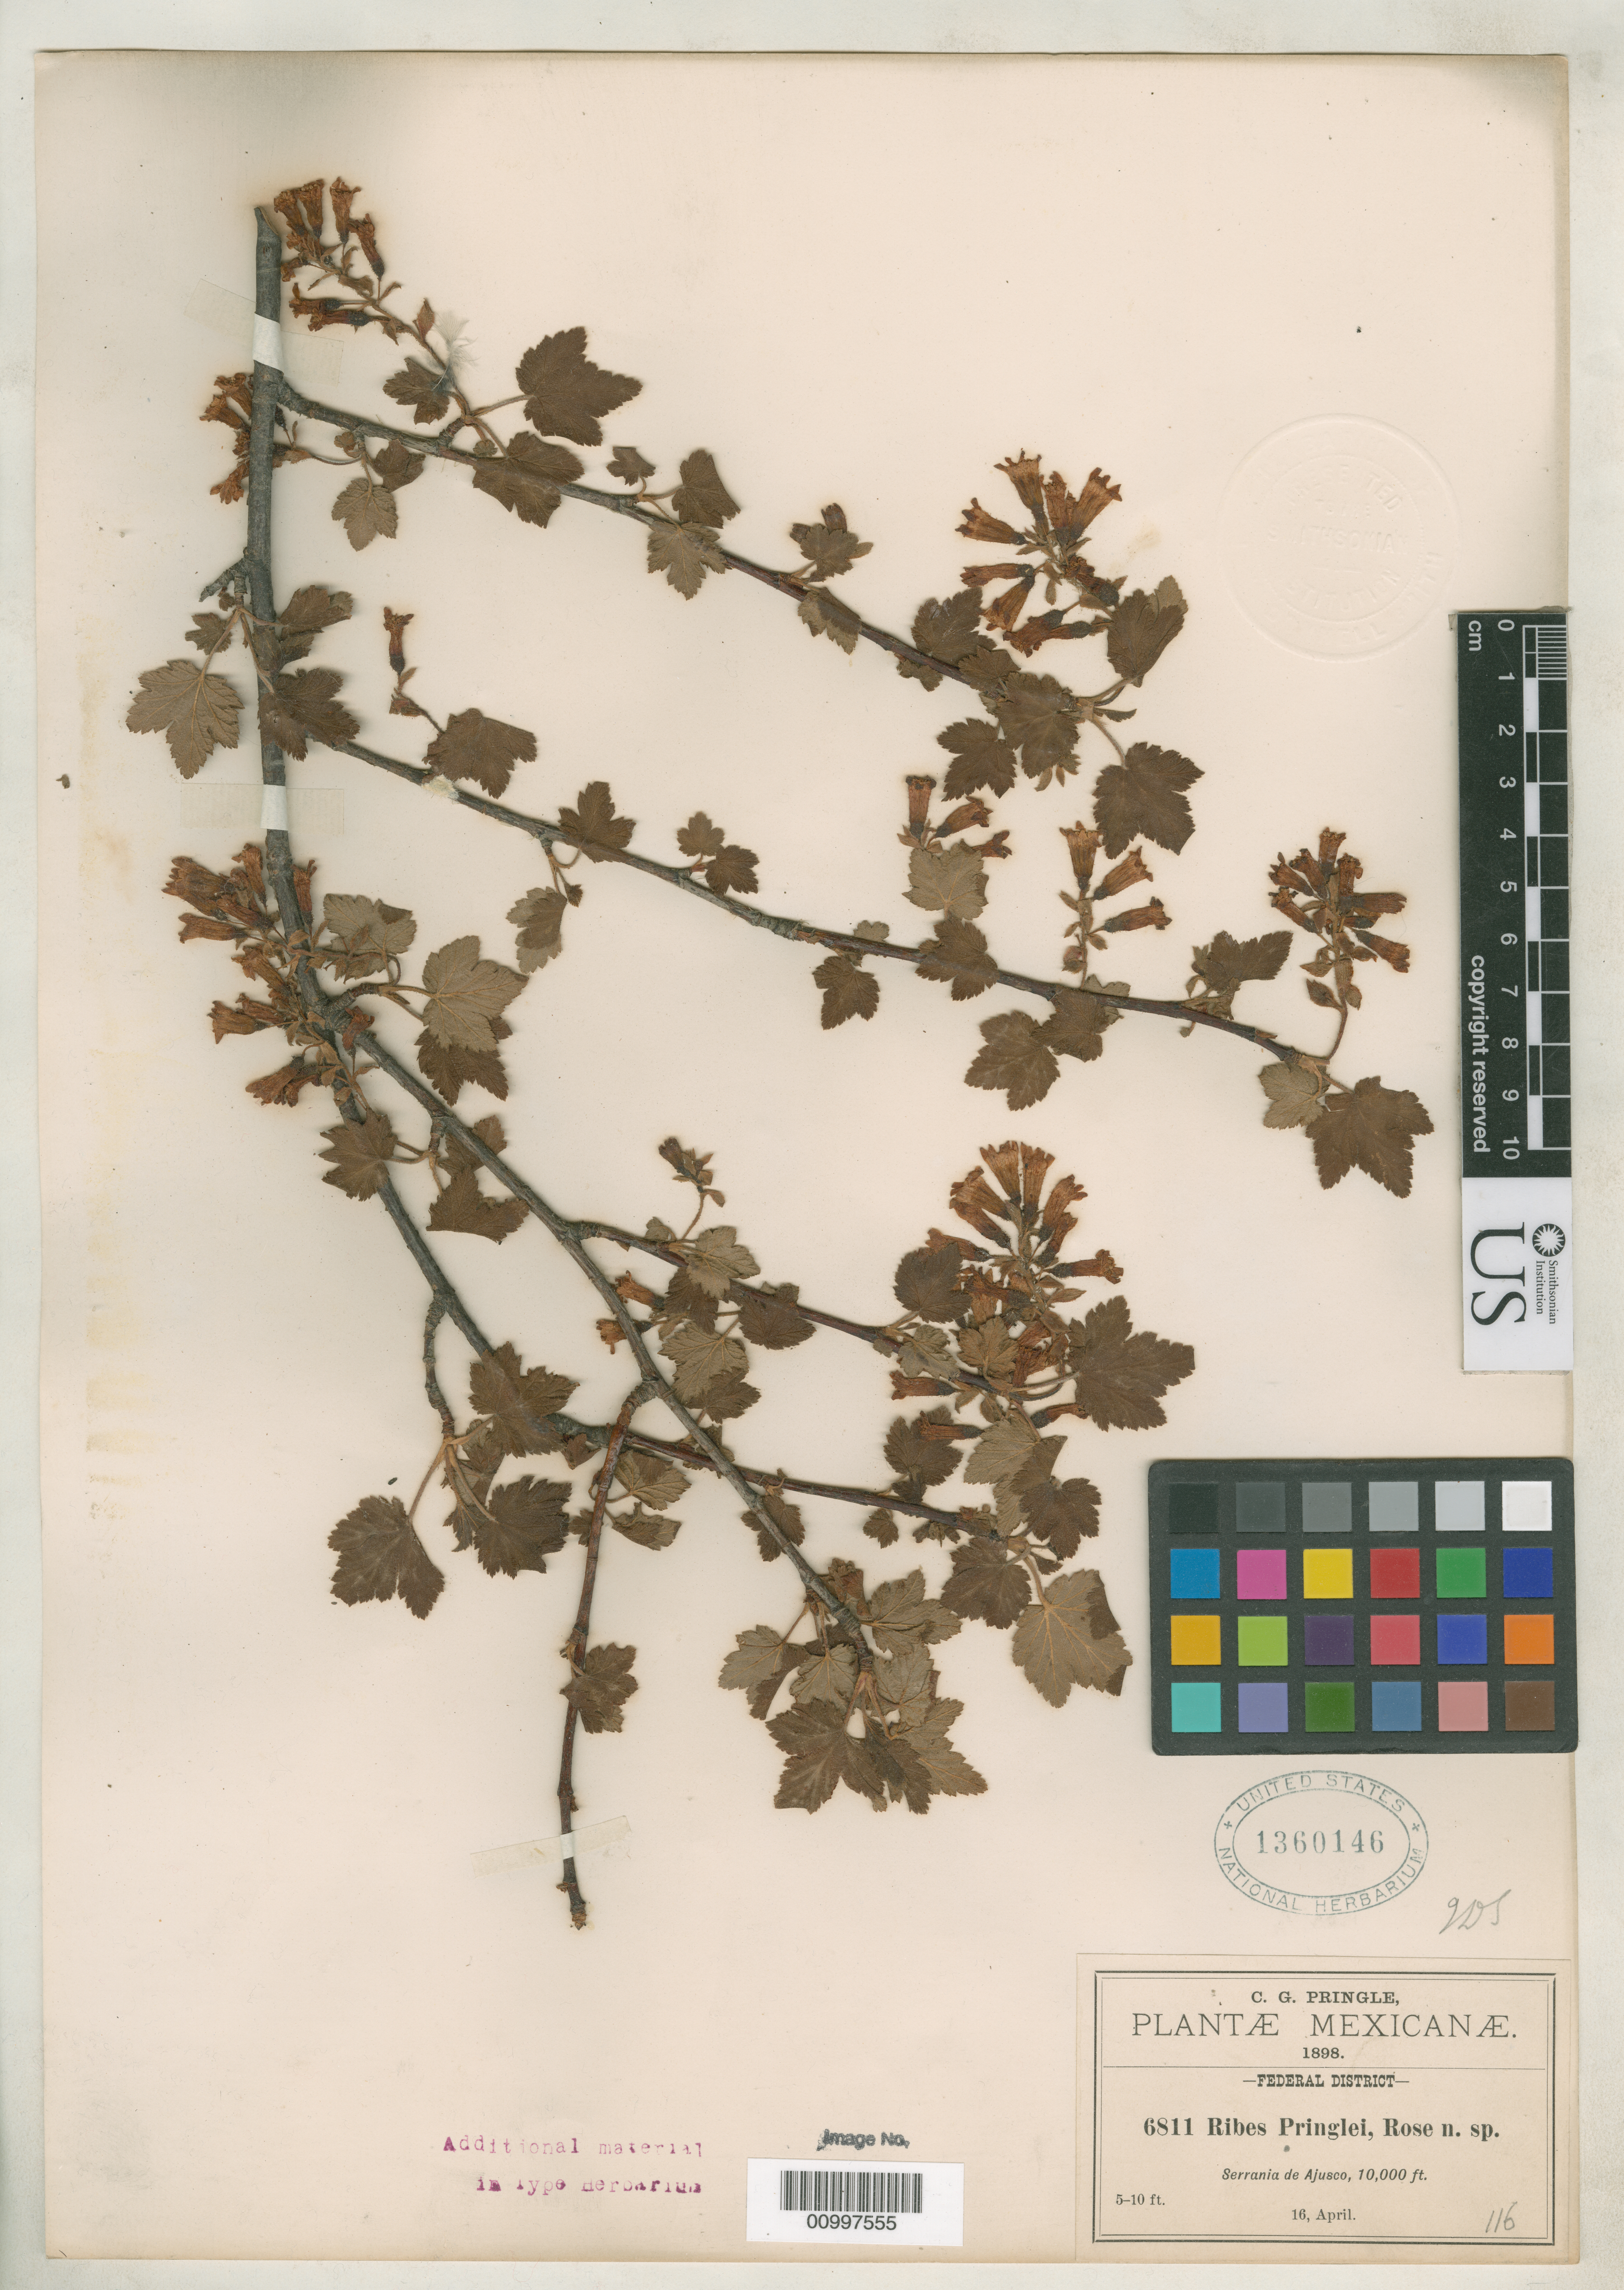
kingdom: Plantae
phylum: Tracheophyta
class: Magnoliopsida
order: Saxifragales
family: Grossulariaceae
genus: Ribes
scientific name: Ribes pringlei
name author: Rose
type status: Isotype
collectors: C. G. Pringle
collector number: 6811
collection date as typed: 16 Apr 1898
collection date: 1898-04-16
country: Mexico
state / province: Distrito Federal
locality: Serrania de Ajusco.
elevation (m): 3048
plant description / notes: Specimen ex John Donnell Smith herbarium.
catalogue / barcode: US 1360146